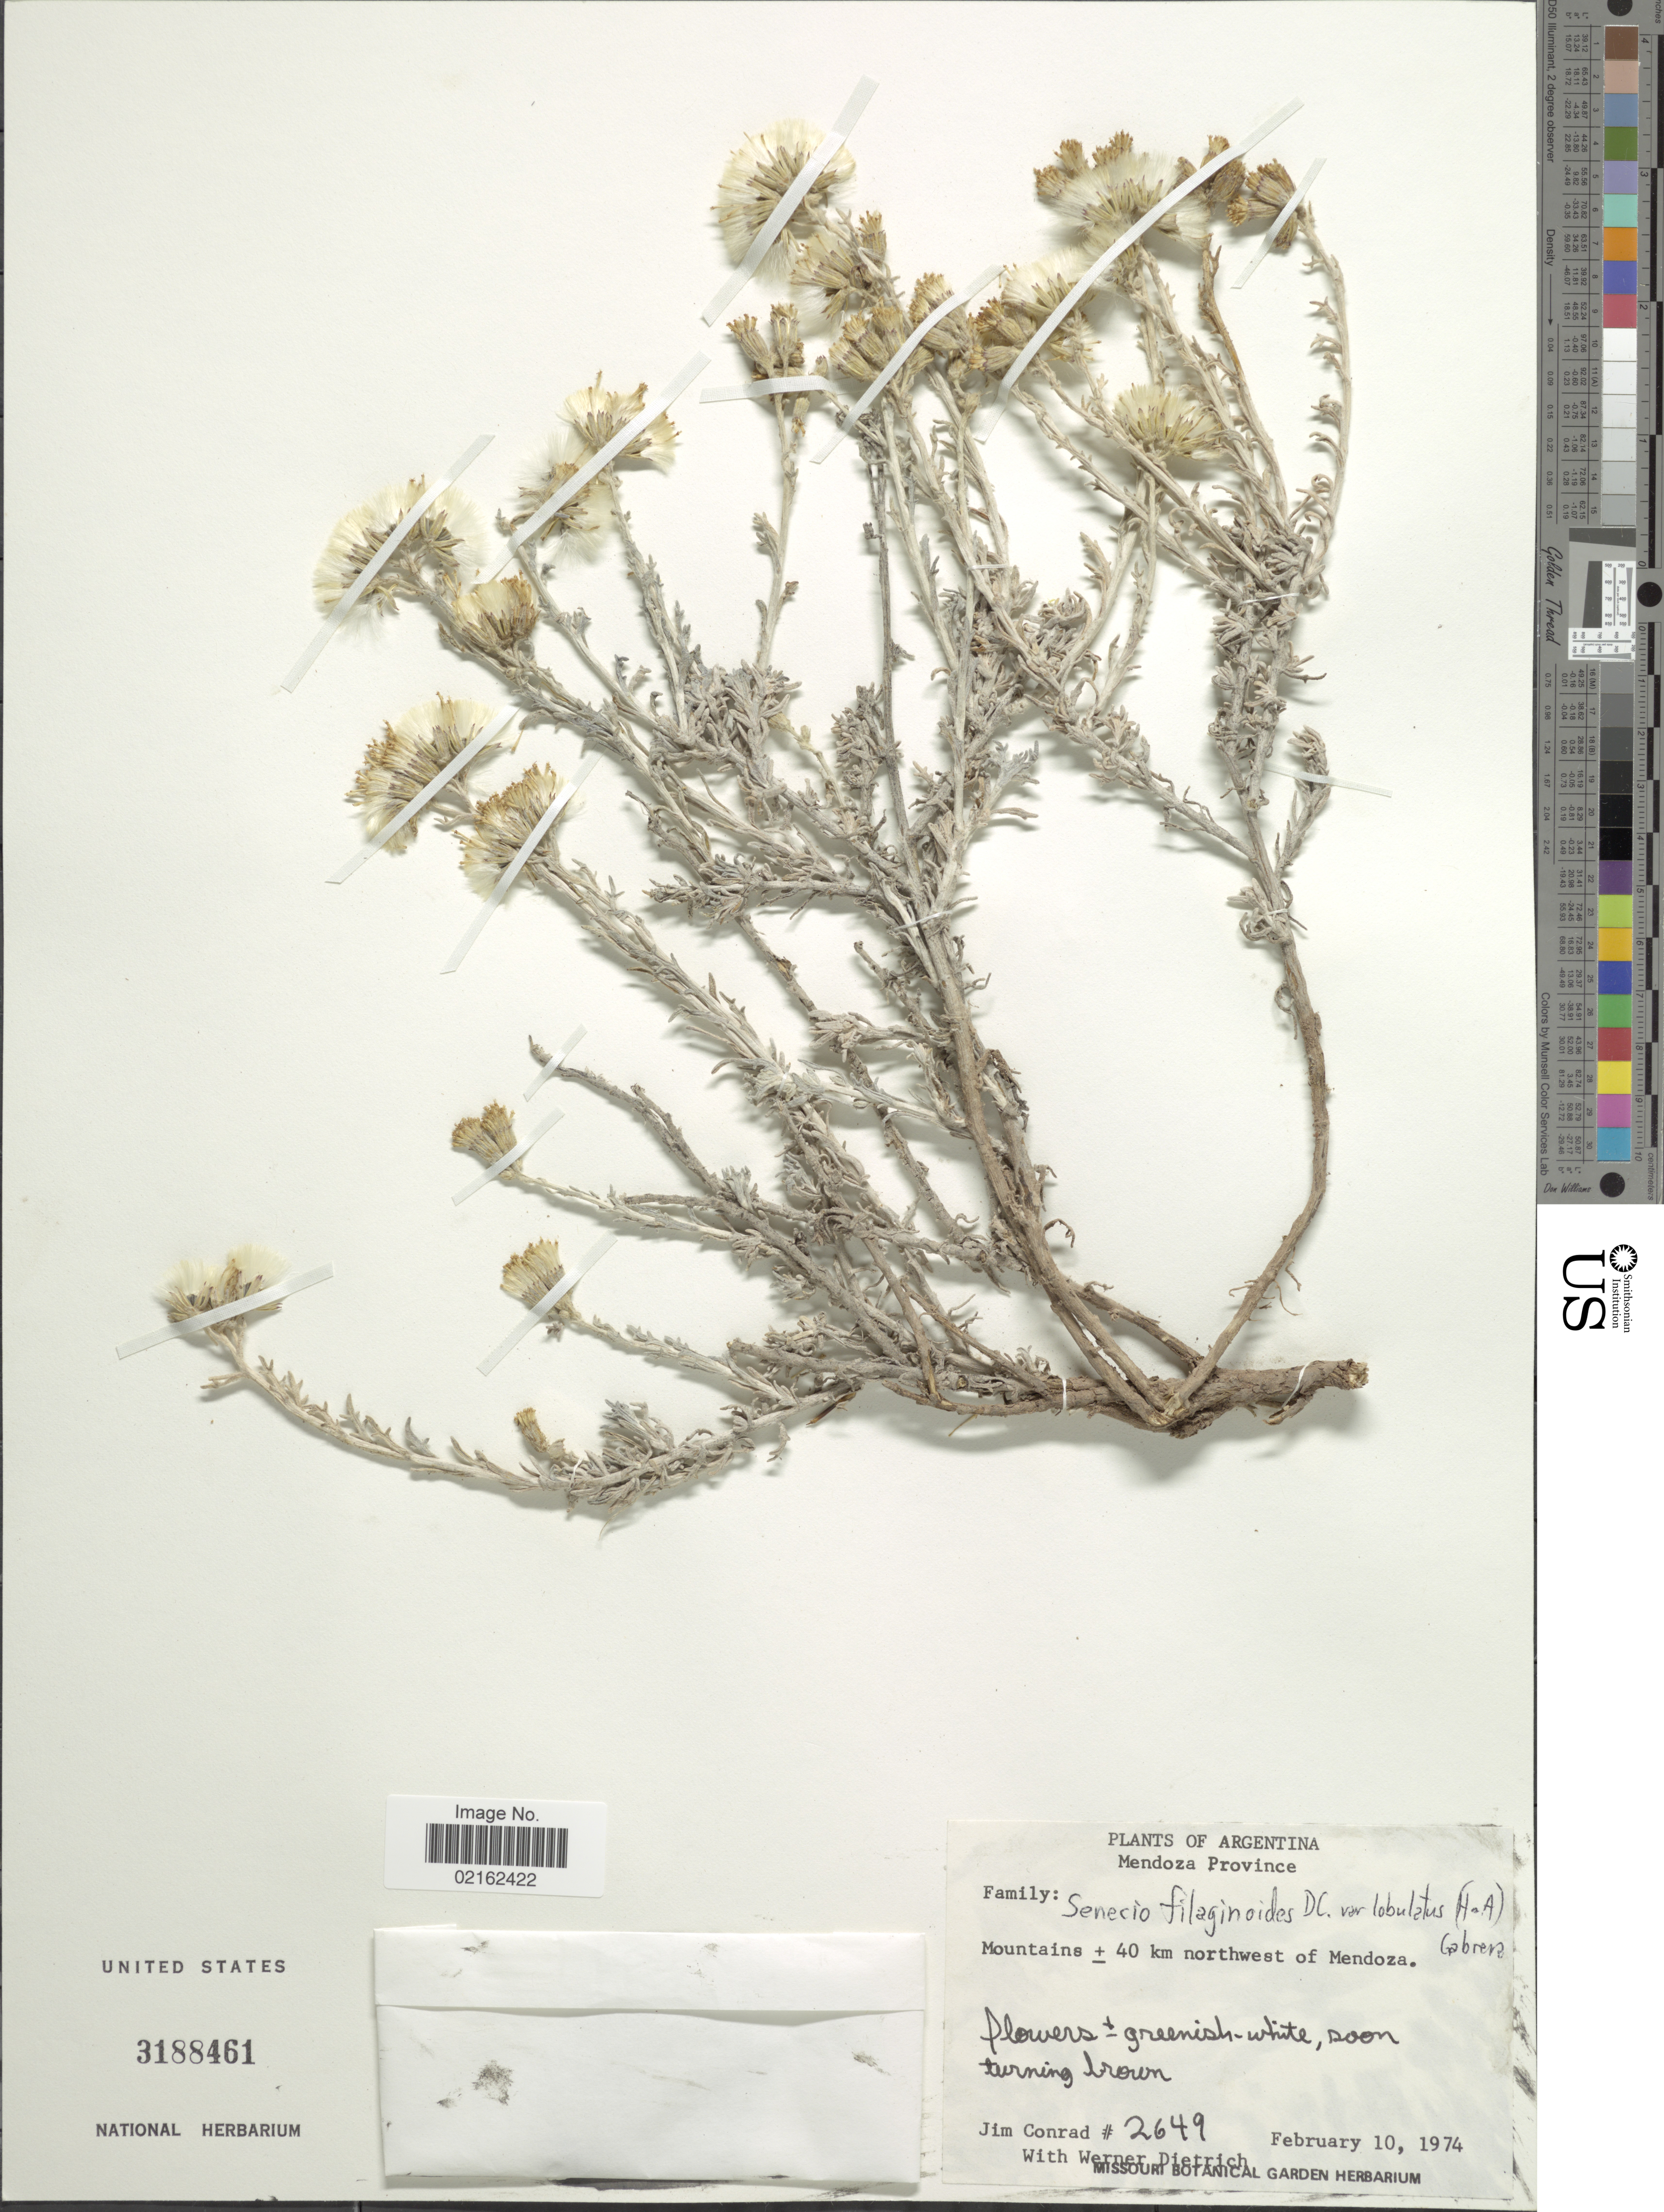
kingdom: Plantae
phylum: Tracheophyta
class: Magnoliopsida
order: Asterales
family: Asteraceae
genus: Senecio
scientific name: Senecio filaginoides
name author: DC.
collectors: J. Conrad & W. Dietrich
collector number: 2649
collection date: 1974-02-10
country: Argentina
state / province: Mendoza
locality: Mountains ± 40 km northwest of Mendoza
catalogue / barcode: US 3188461